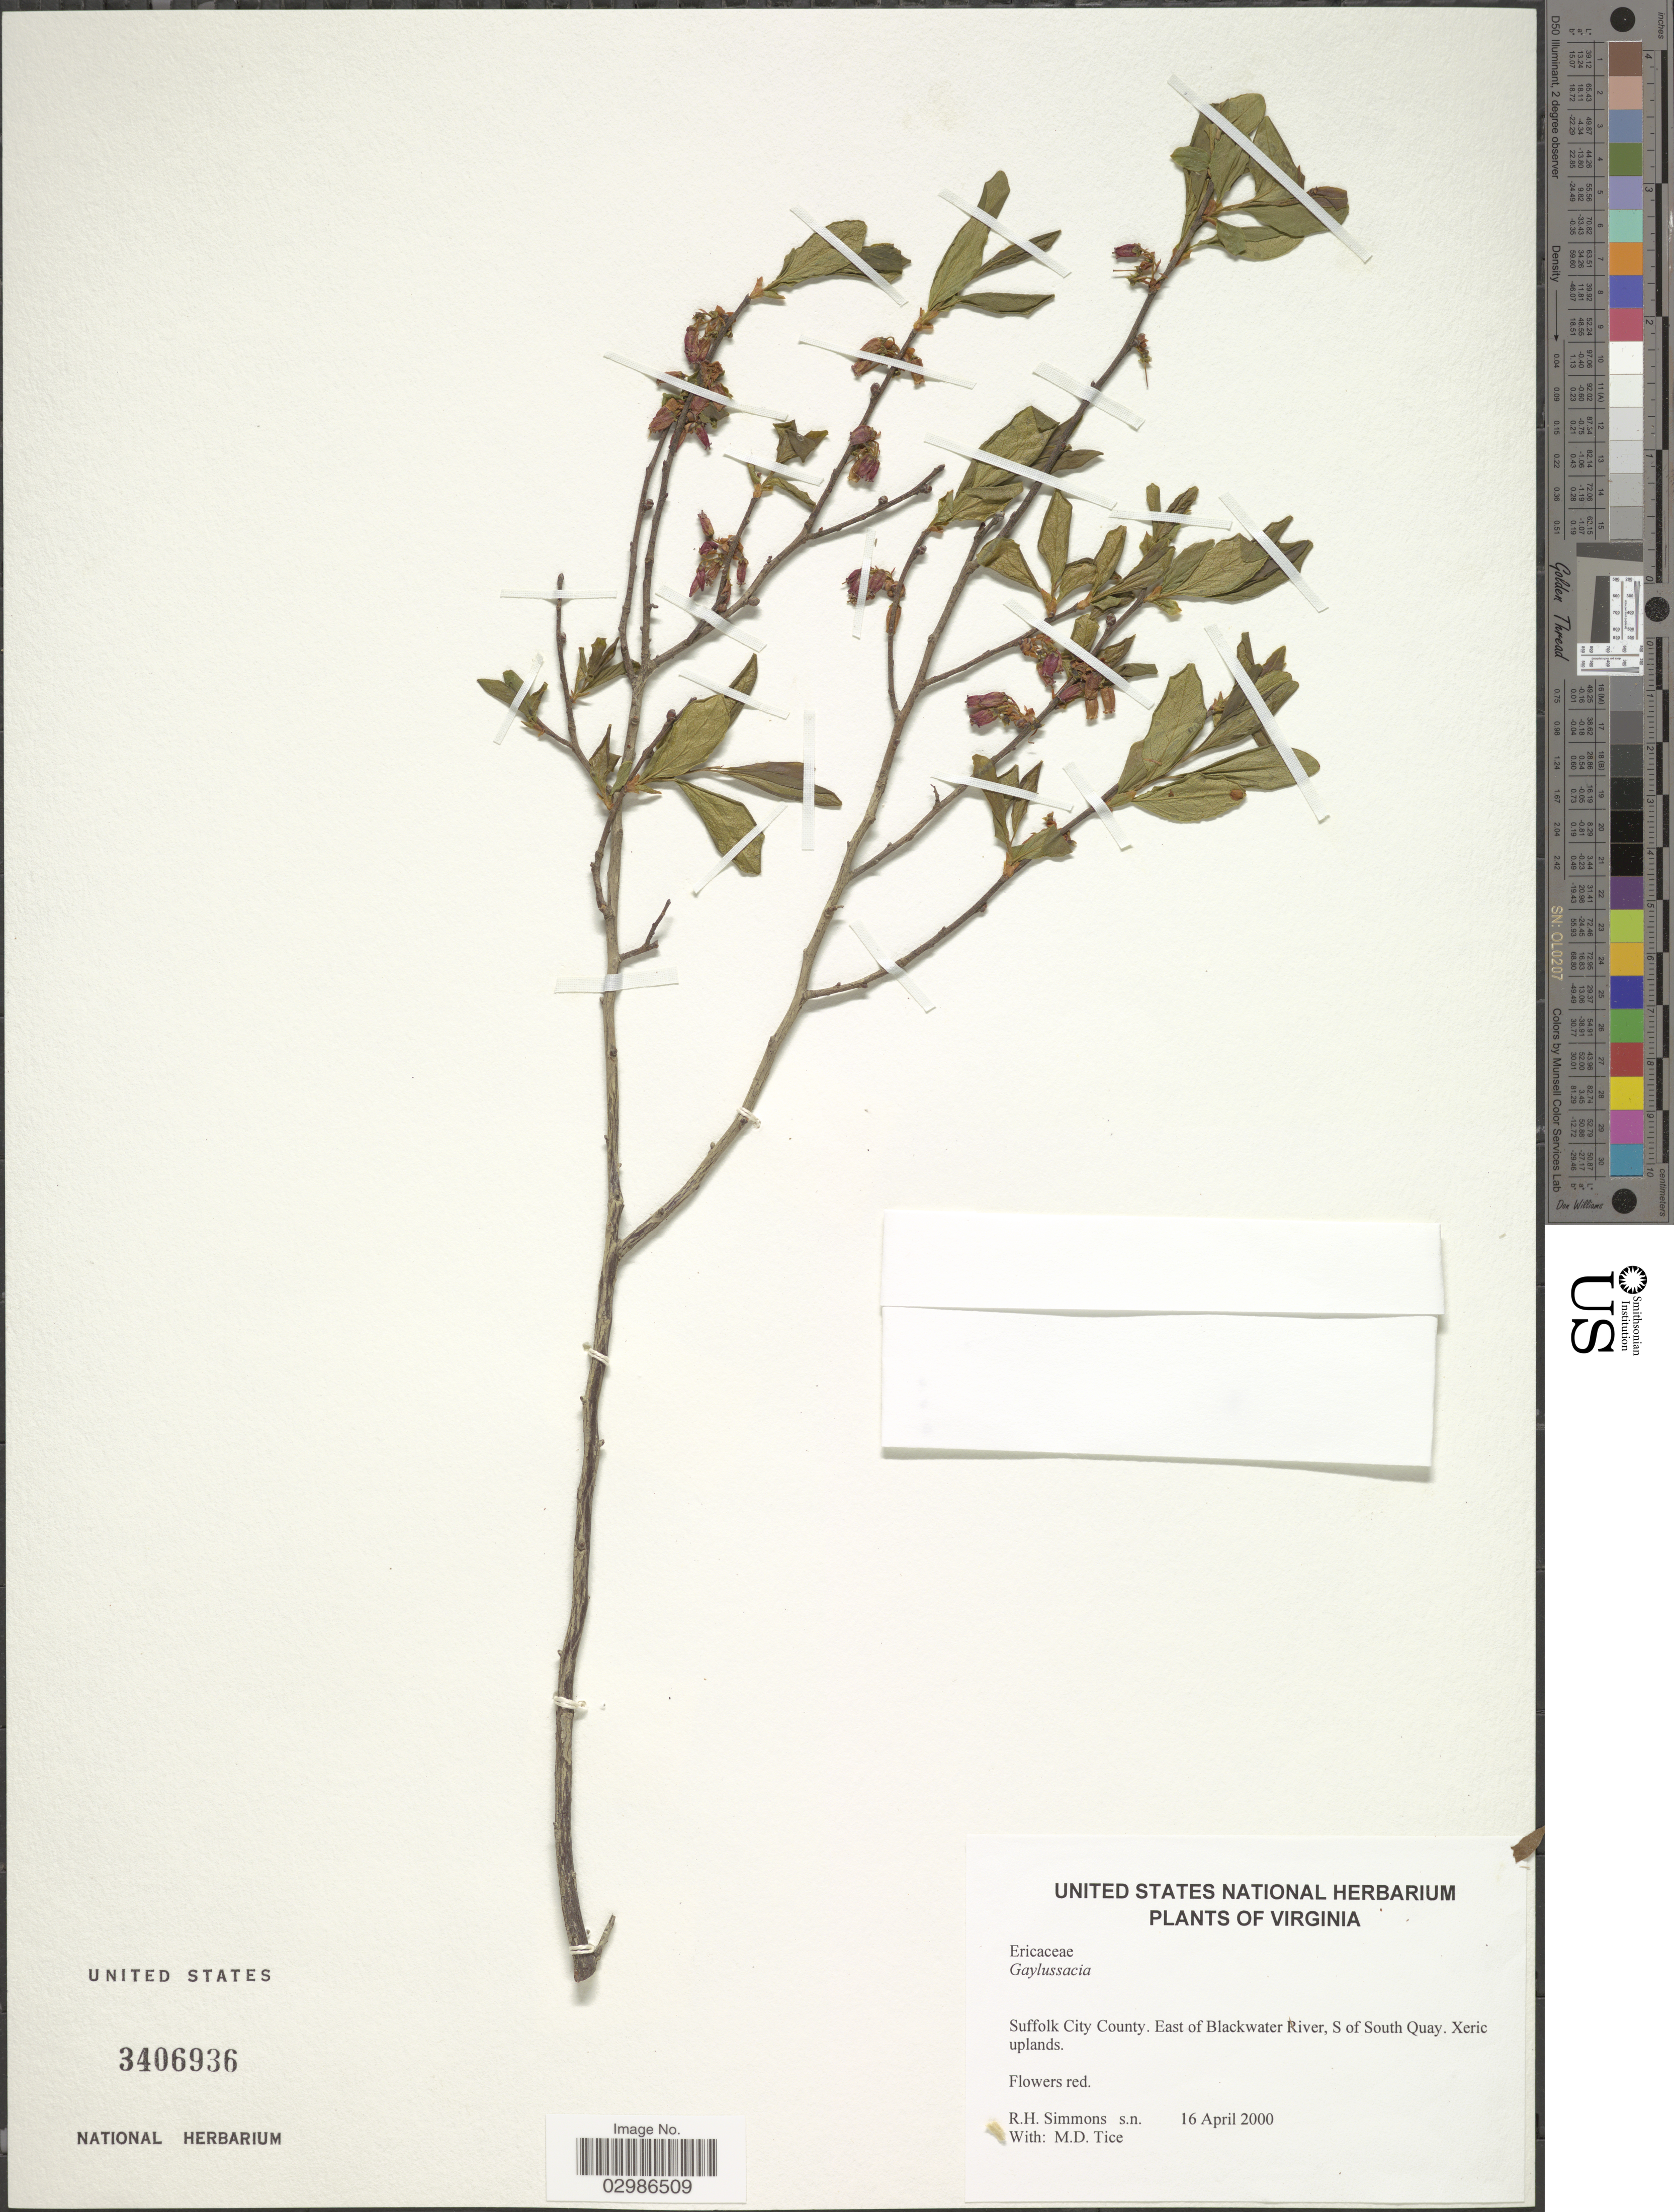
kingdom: Plantae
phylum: Tracheophyta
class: Magnoliopsida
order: Ericales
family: Ericaceae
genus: Gaylussacia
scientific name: Gaylussacia sp.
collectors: R. H. Simmons & M. Tice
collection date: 2000-04-16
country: United States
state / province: Virginia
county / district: City of Suffolk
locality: Suffolk City County. East of Blackwater River, S of South Quay.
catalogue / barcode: US 3406936